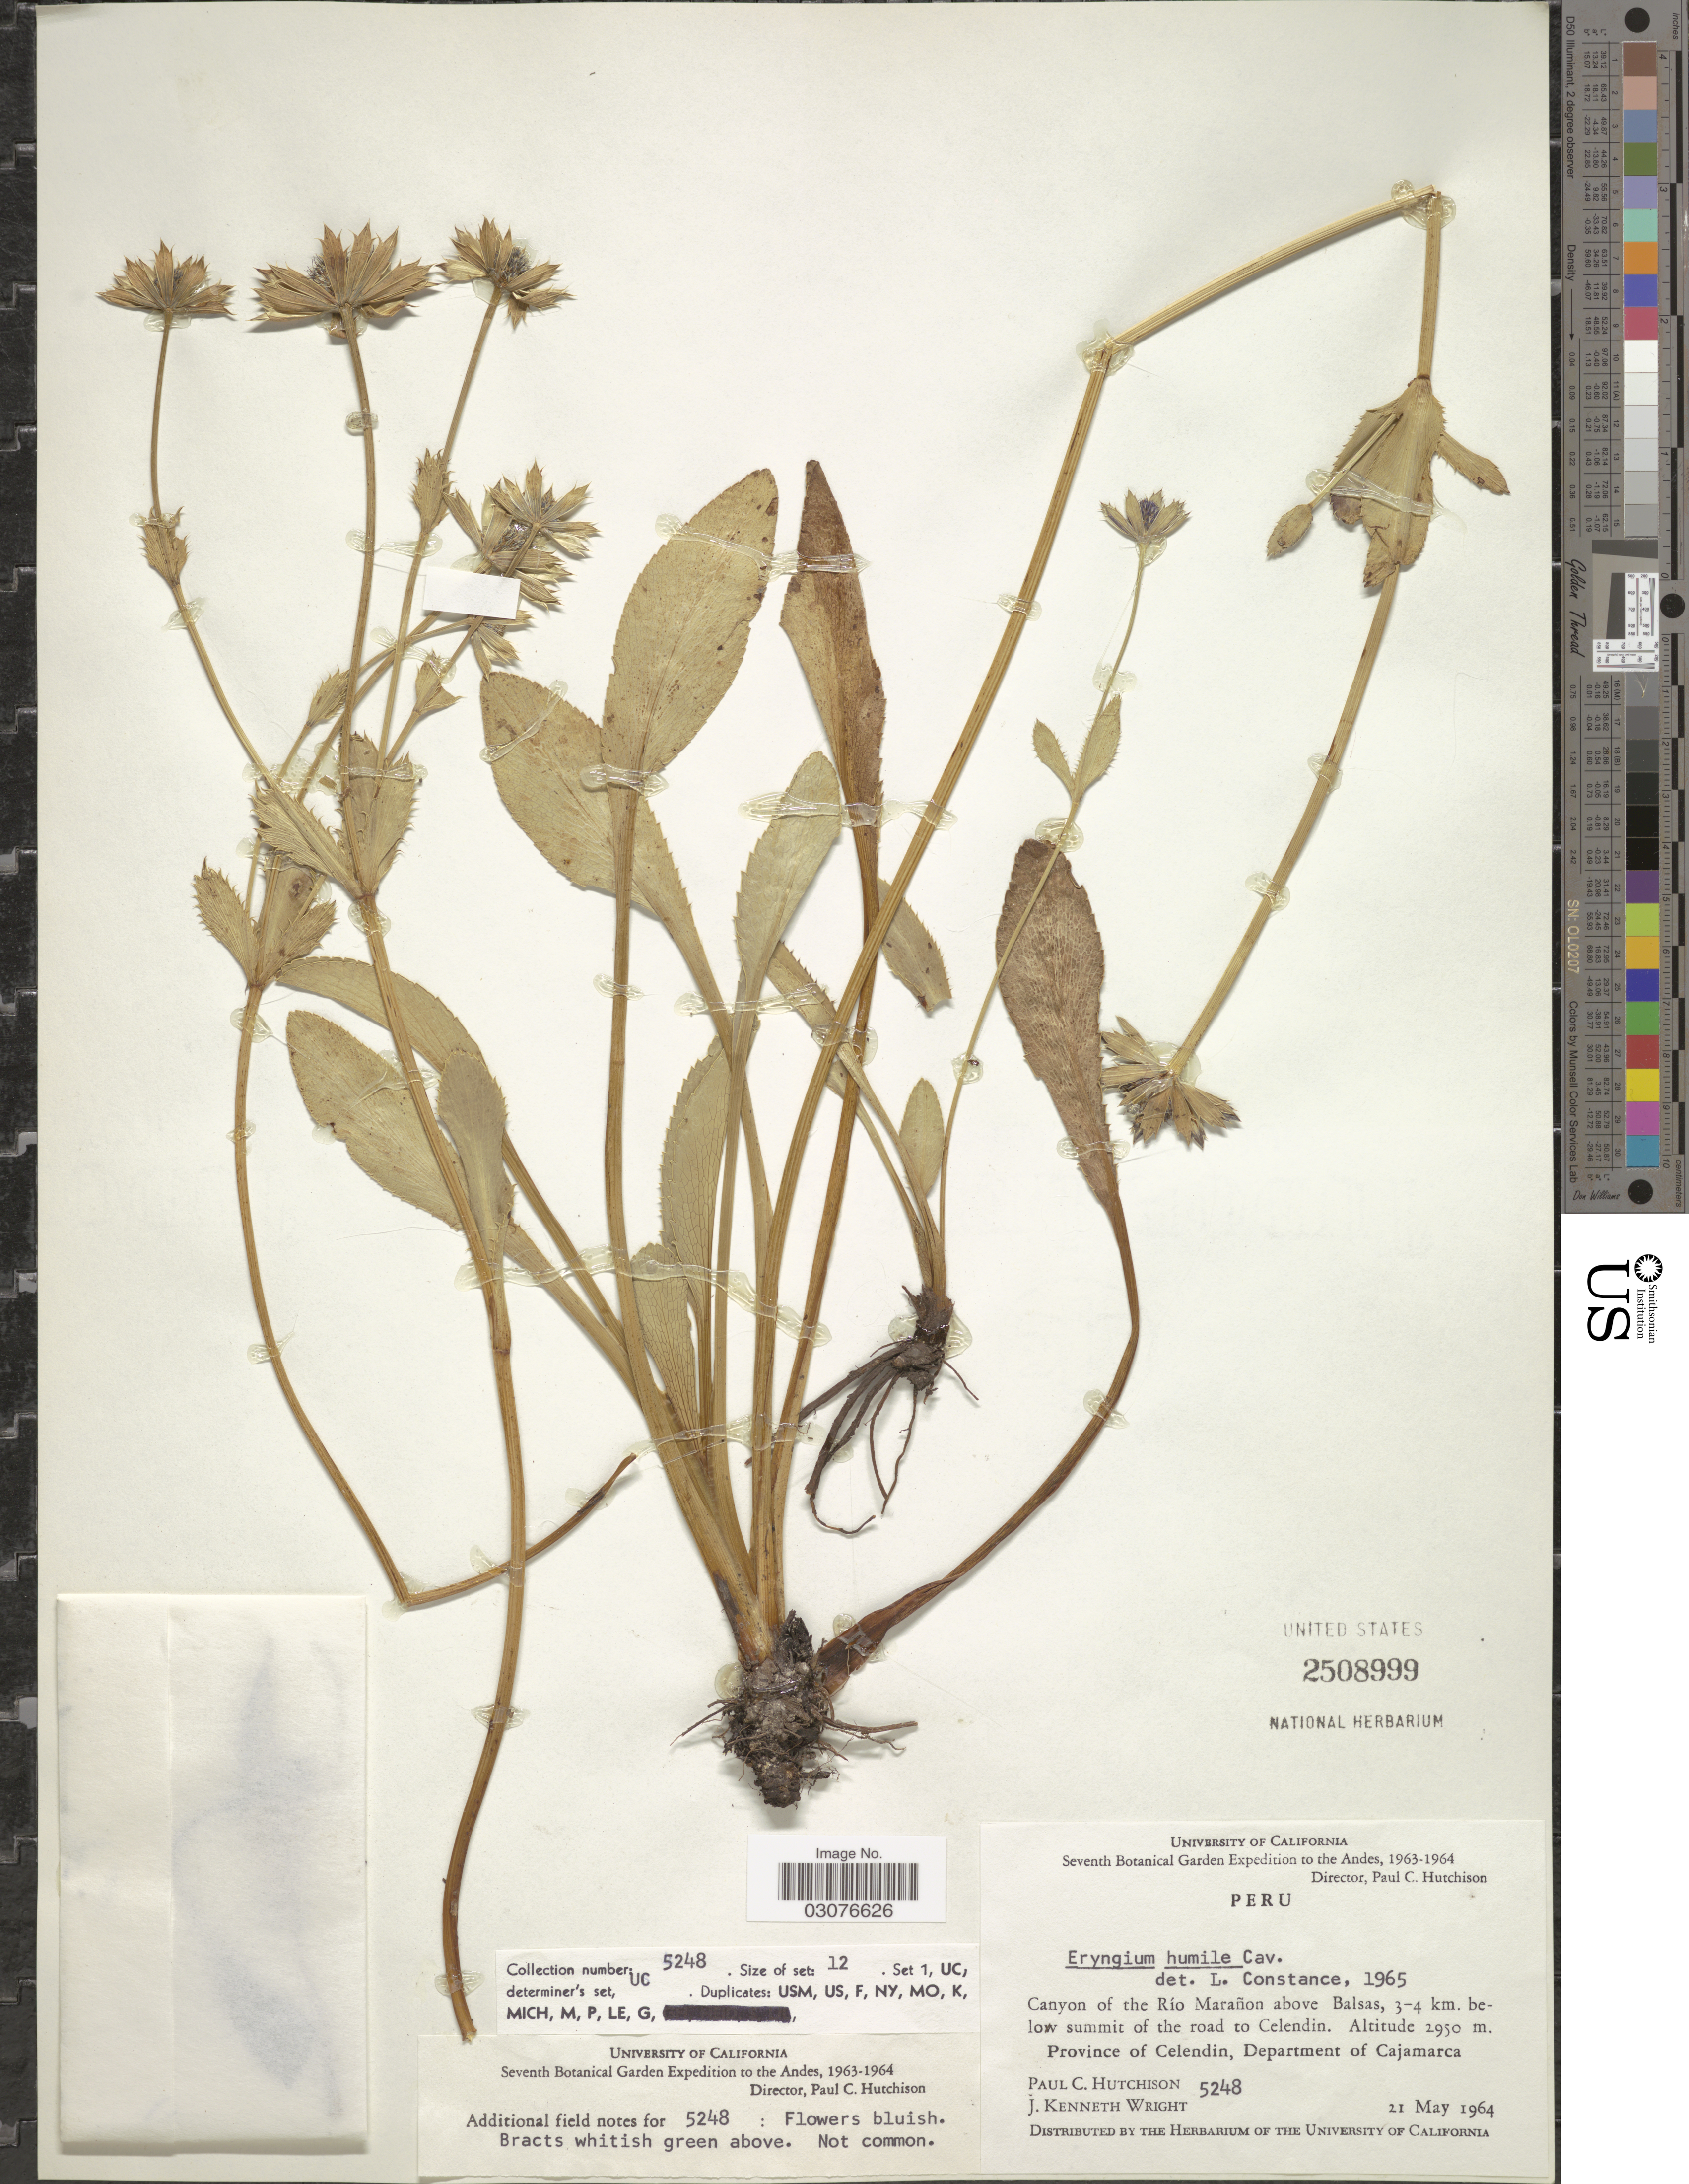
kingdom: Plantae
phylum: Tracheophyta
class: Magnoliopsida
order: Apiales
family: Apiaceae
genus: Eryngium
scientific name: Eryngium humile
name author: Cav.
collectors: P. C. Hutchison & J. K. Wright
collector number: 5248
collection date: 1964-05-21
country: Peru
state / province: Cajamarca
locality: The Andes, Canyon of the Río Marañon above Balsas, 3-4 km. below summit of the road to Celendin, Province of Celendin, Department of Cajamarca.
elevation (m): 2950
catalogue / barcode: US 2508999